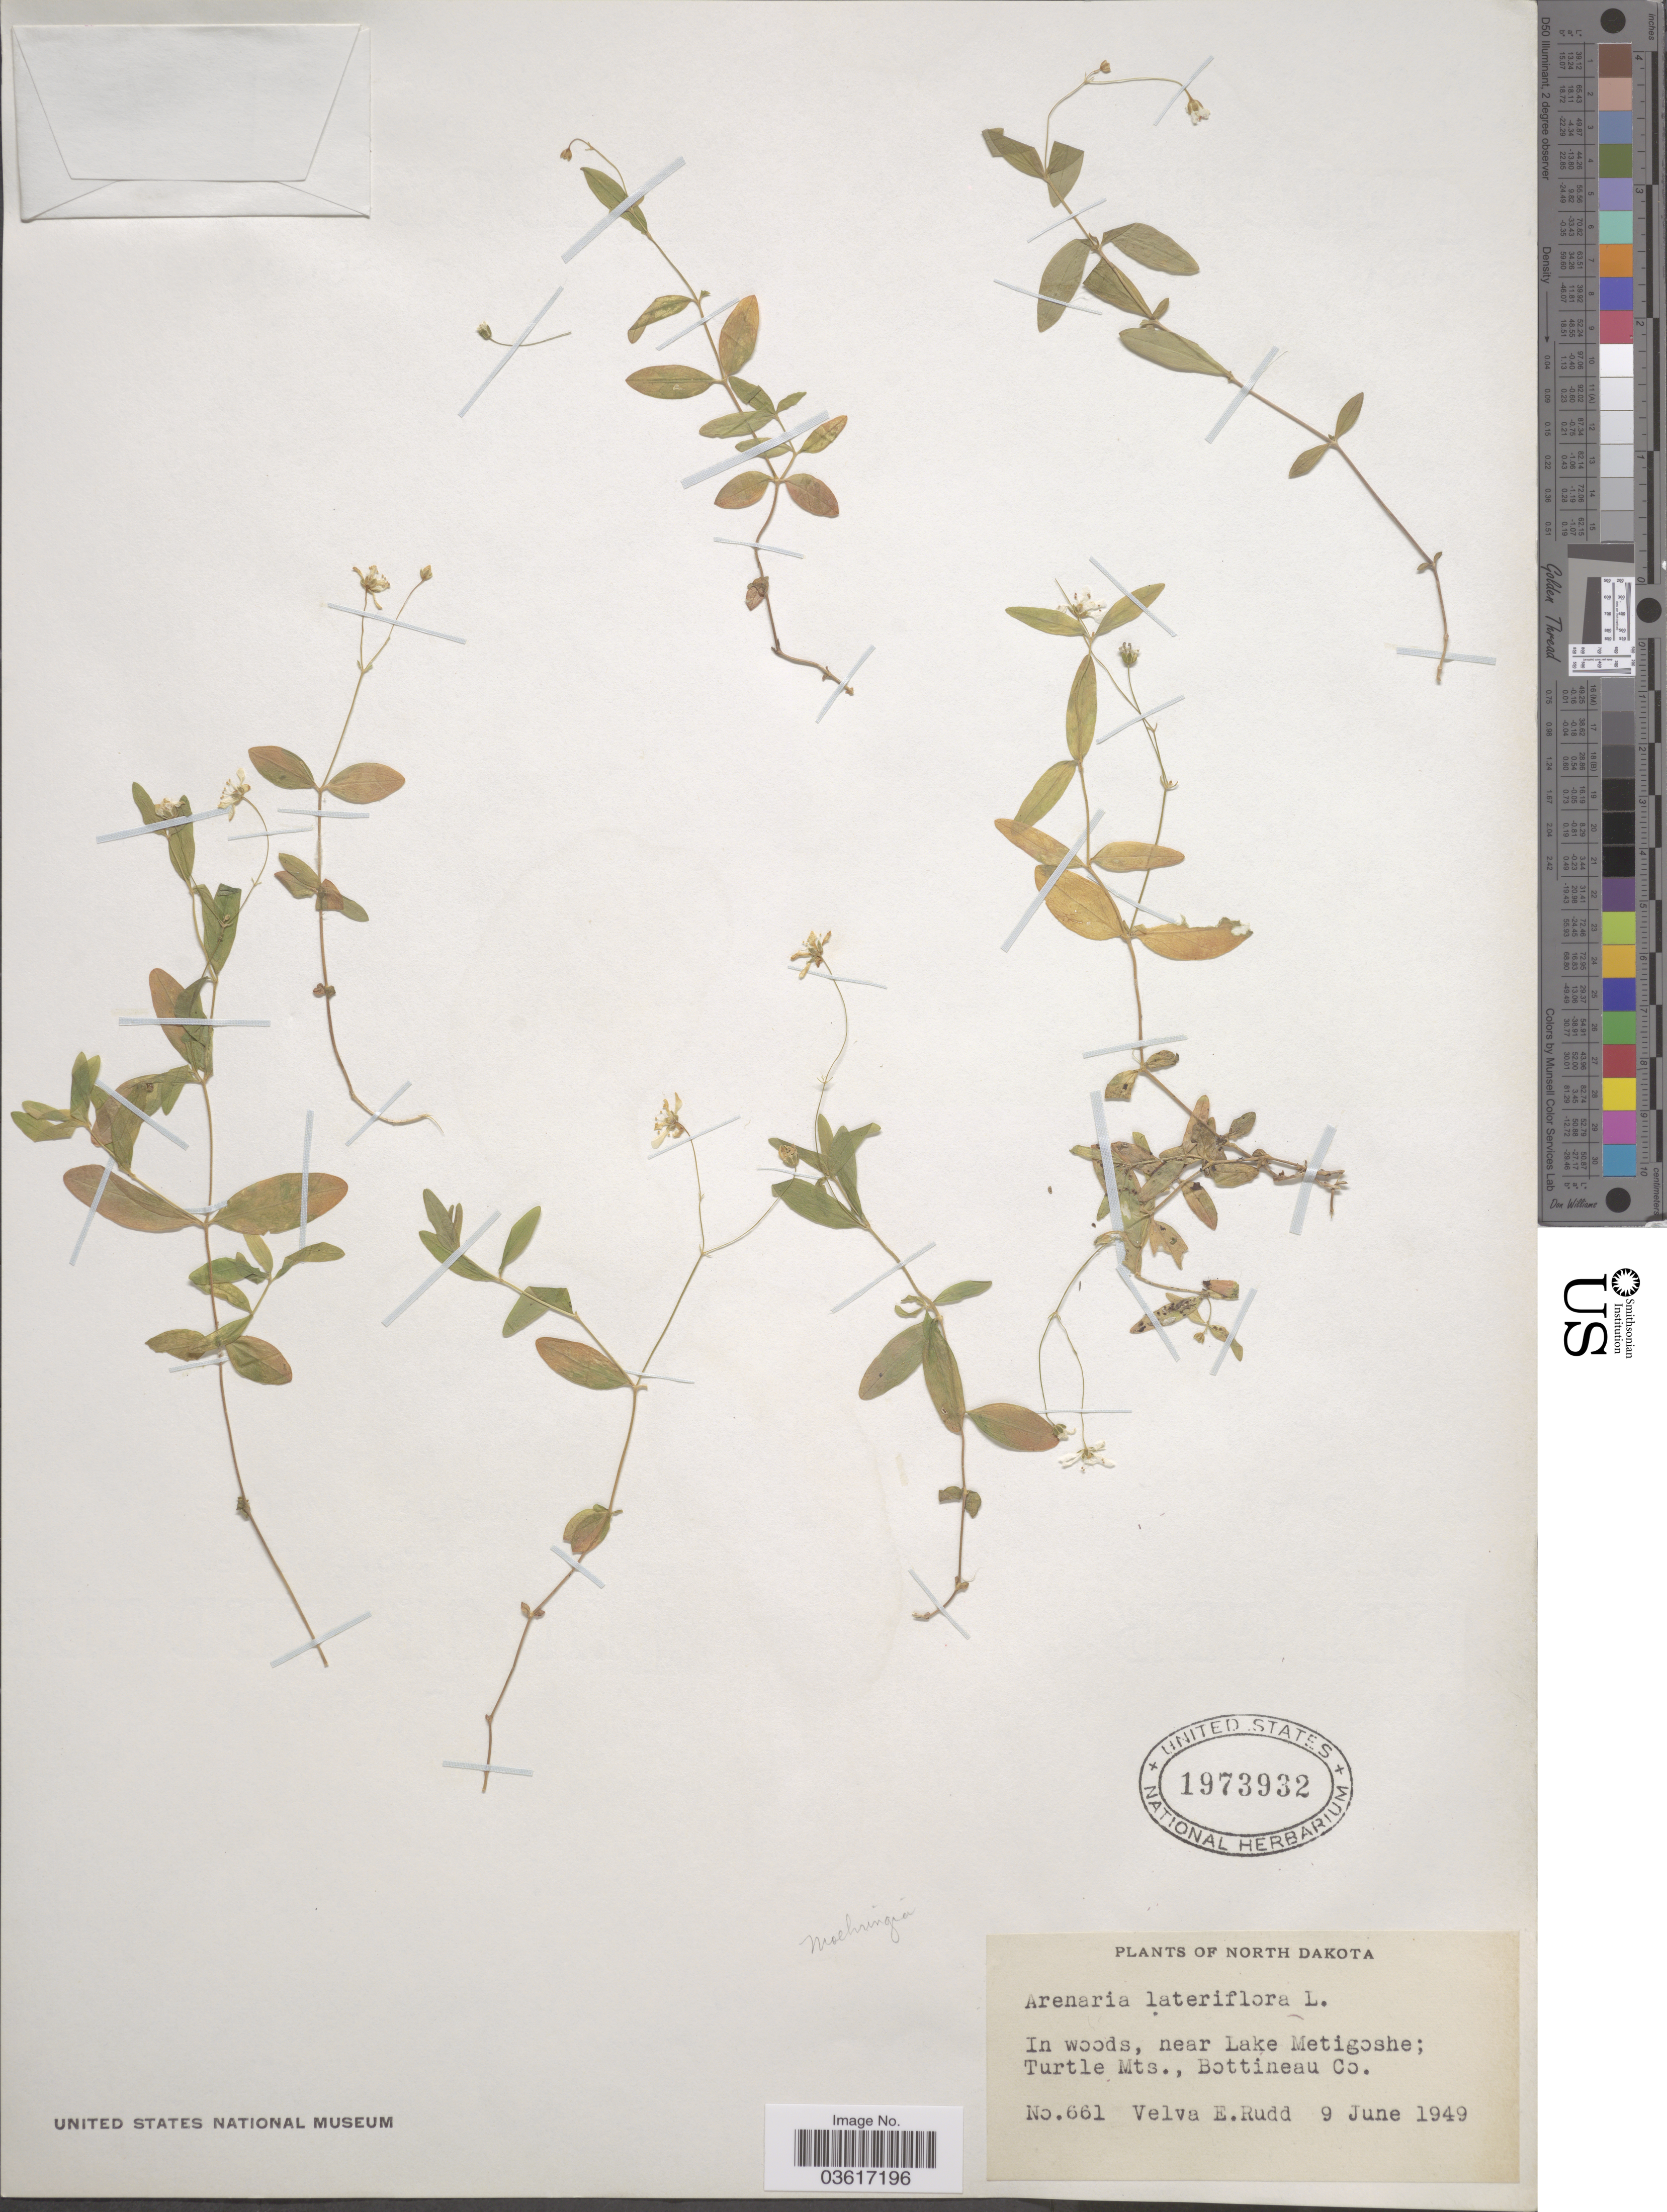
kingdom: Plantae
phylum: Tracheophyta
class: Magnoliopsida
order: Caryophyllales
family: Caryophyllaceae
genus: Moehringia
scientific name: Moehringia lateriflora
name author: (L.) Fenzl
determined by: Strong, Mark T., (BOT), Smithsonian Institution - National Museum of Natural History (UNITED STATES)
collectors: V. E. Rudd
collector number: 661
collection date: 1949-06-09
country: United States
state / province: North Dakota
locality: In woods, near Lake Metigoshe; Turtle Mts., Bottineau Co.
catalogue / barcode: US 1973932